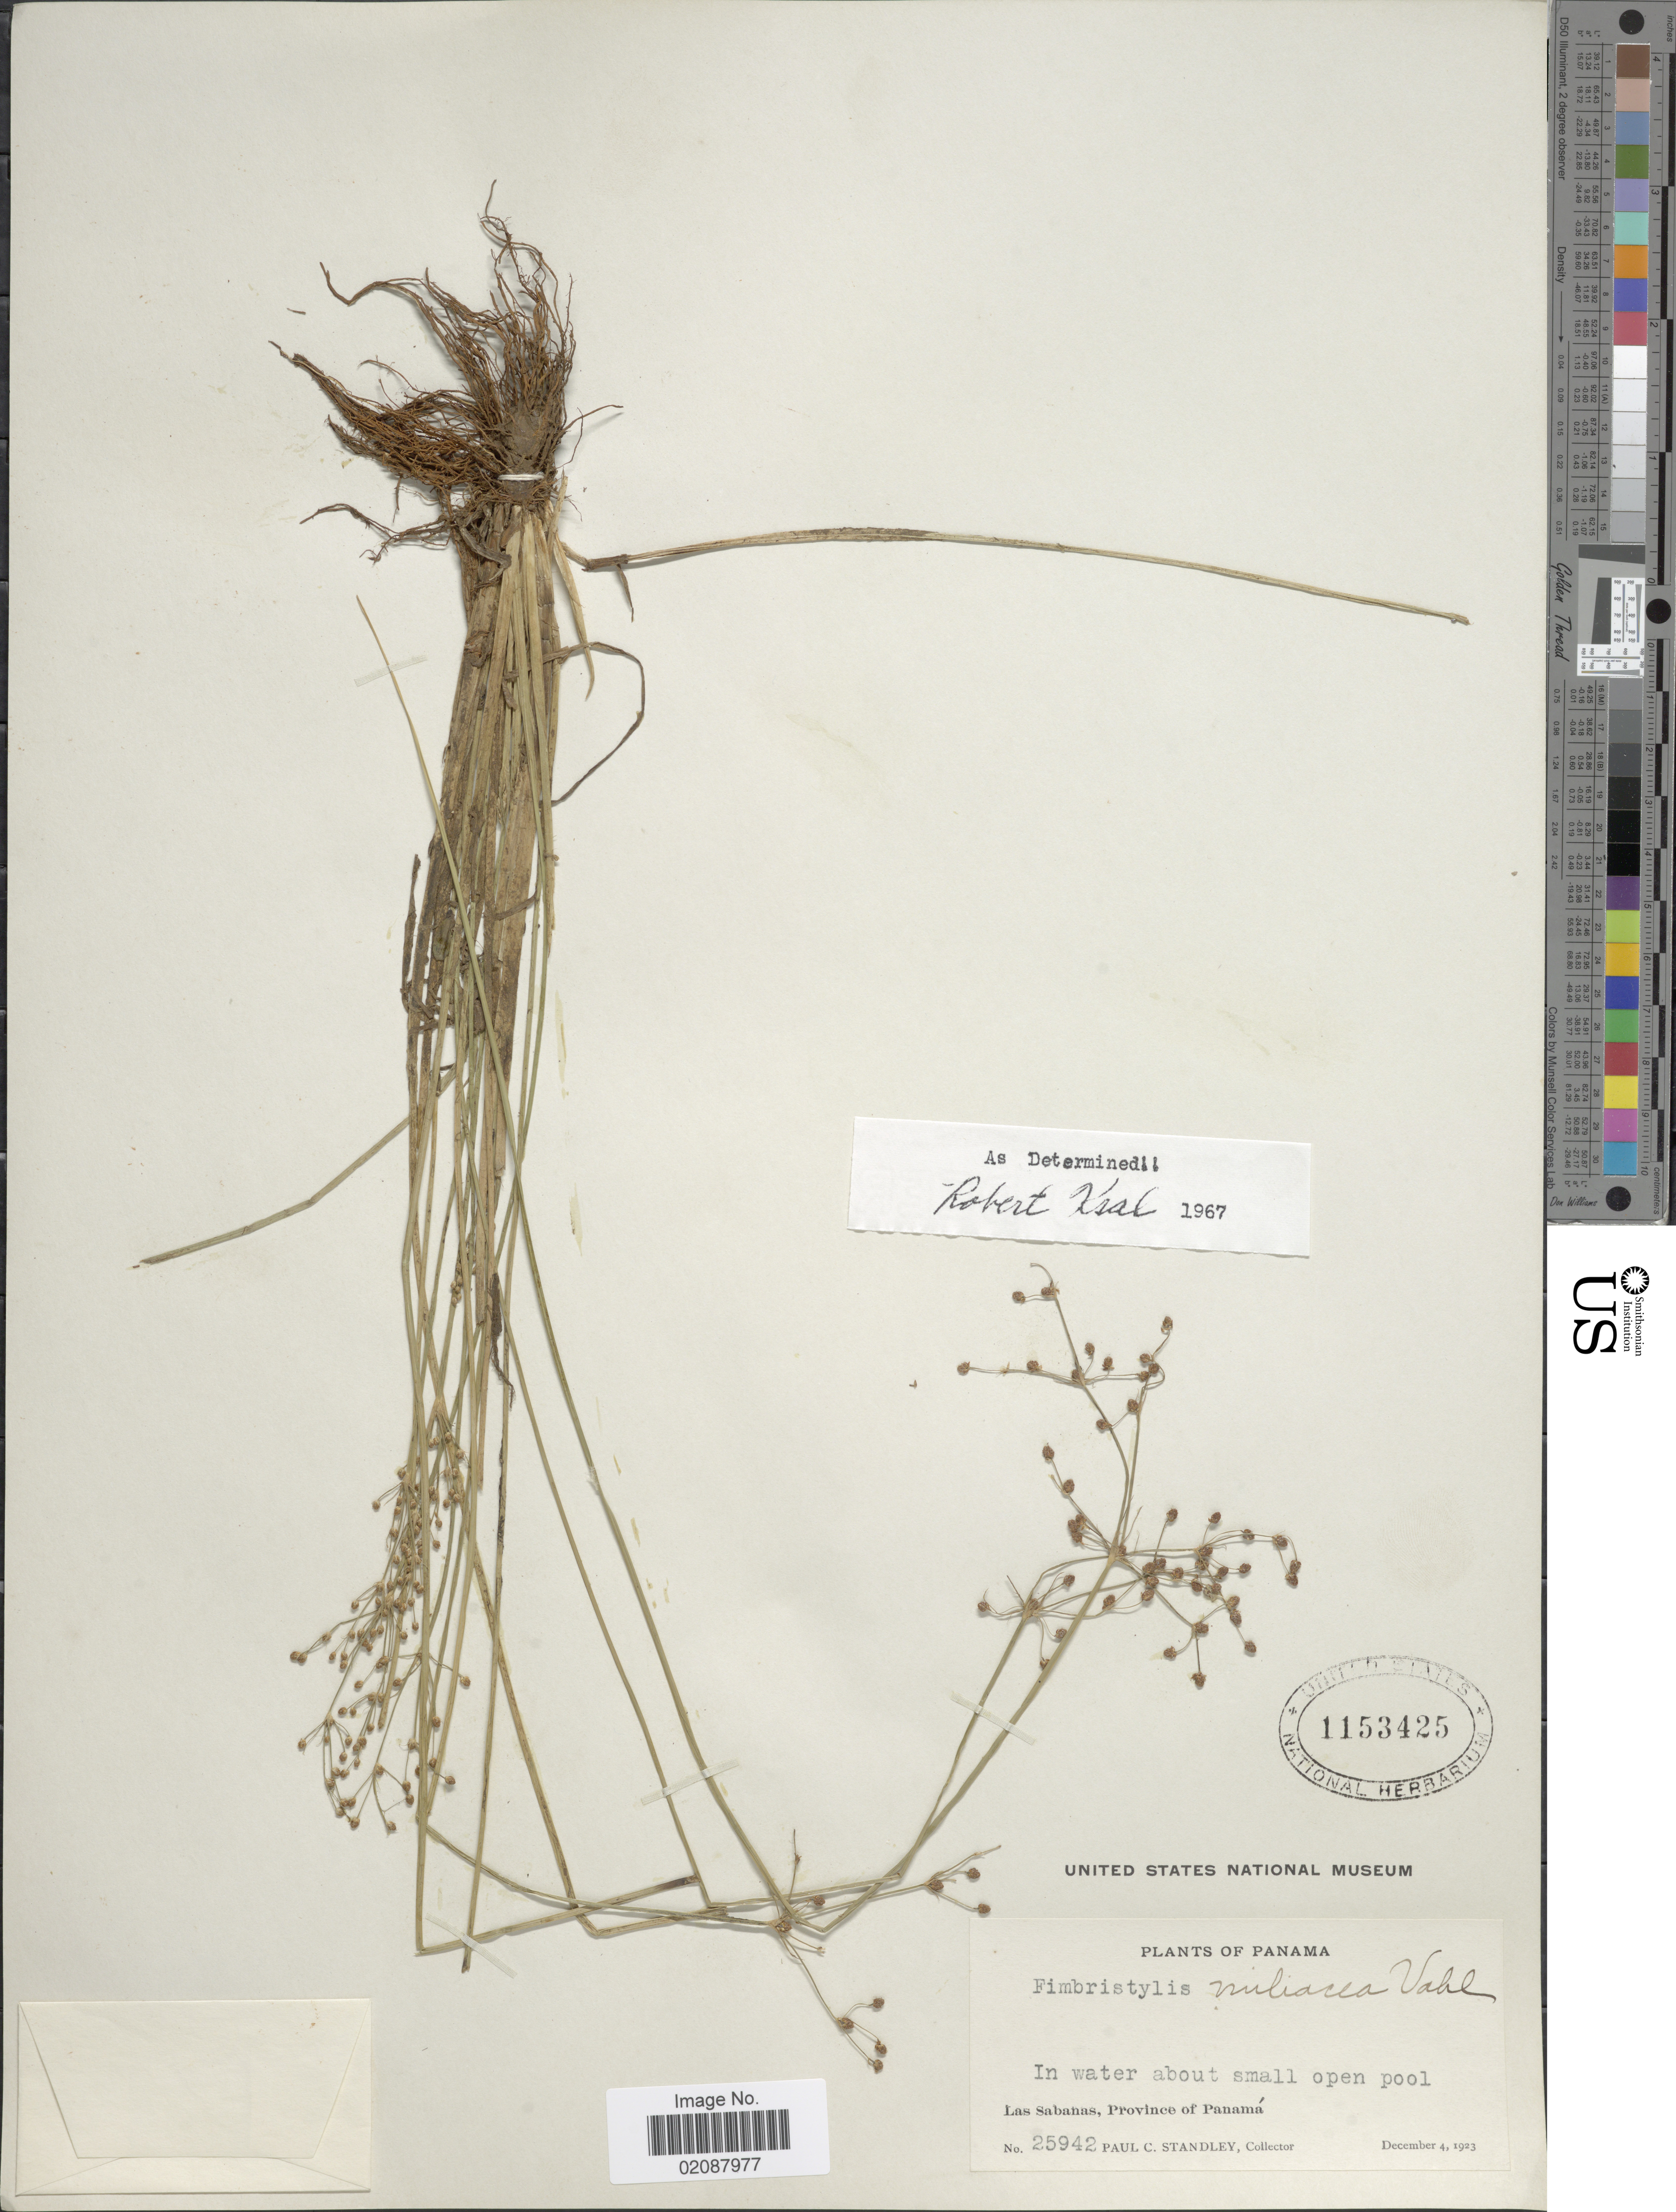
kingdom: Plantae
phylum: Tracheophyta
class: Liliopsida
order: Poales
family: Cyperaceae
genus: Fimbristylis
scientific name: Fimbristylis littoralis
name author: Gaudich.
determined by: Strong, M. T., (US), Smithsonian Institution - National Museum of Natural History (UNITED STATES)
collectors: P. C. Standley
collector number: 25942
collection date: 1923-12-04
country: Panama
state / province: Panamá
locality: Las Sabanas, Province of Panama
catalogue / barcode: US 1153425